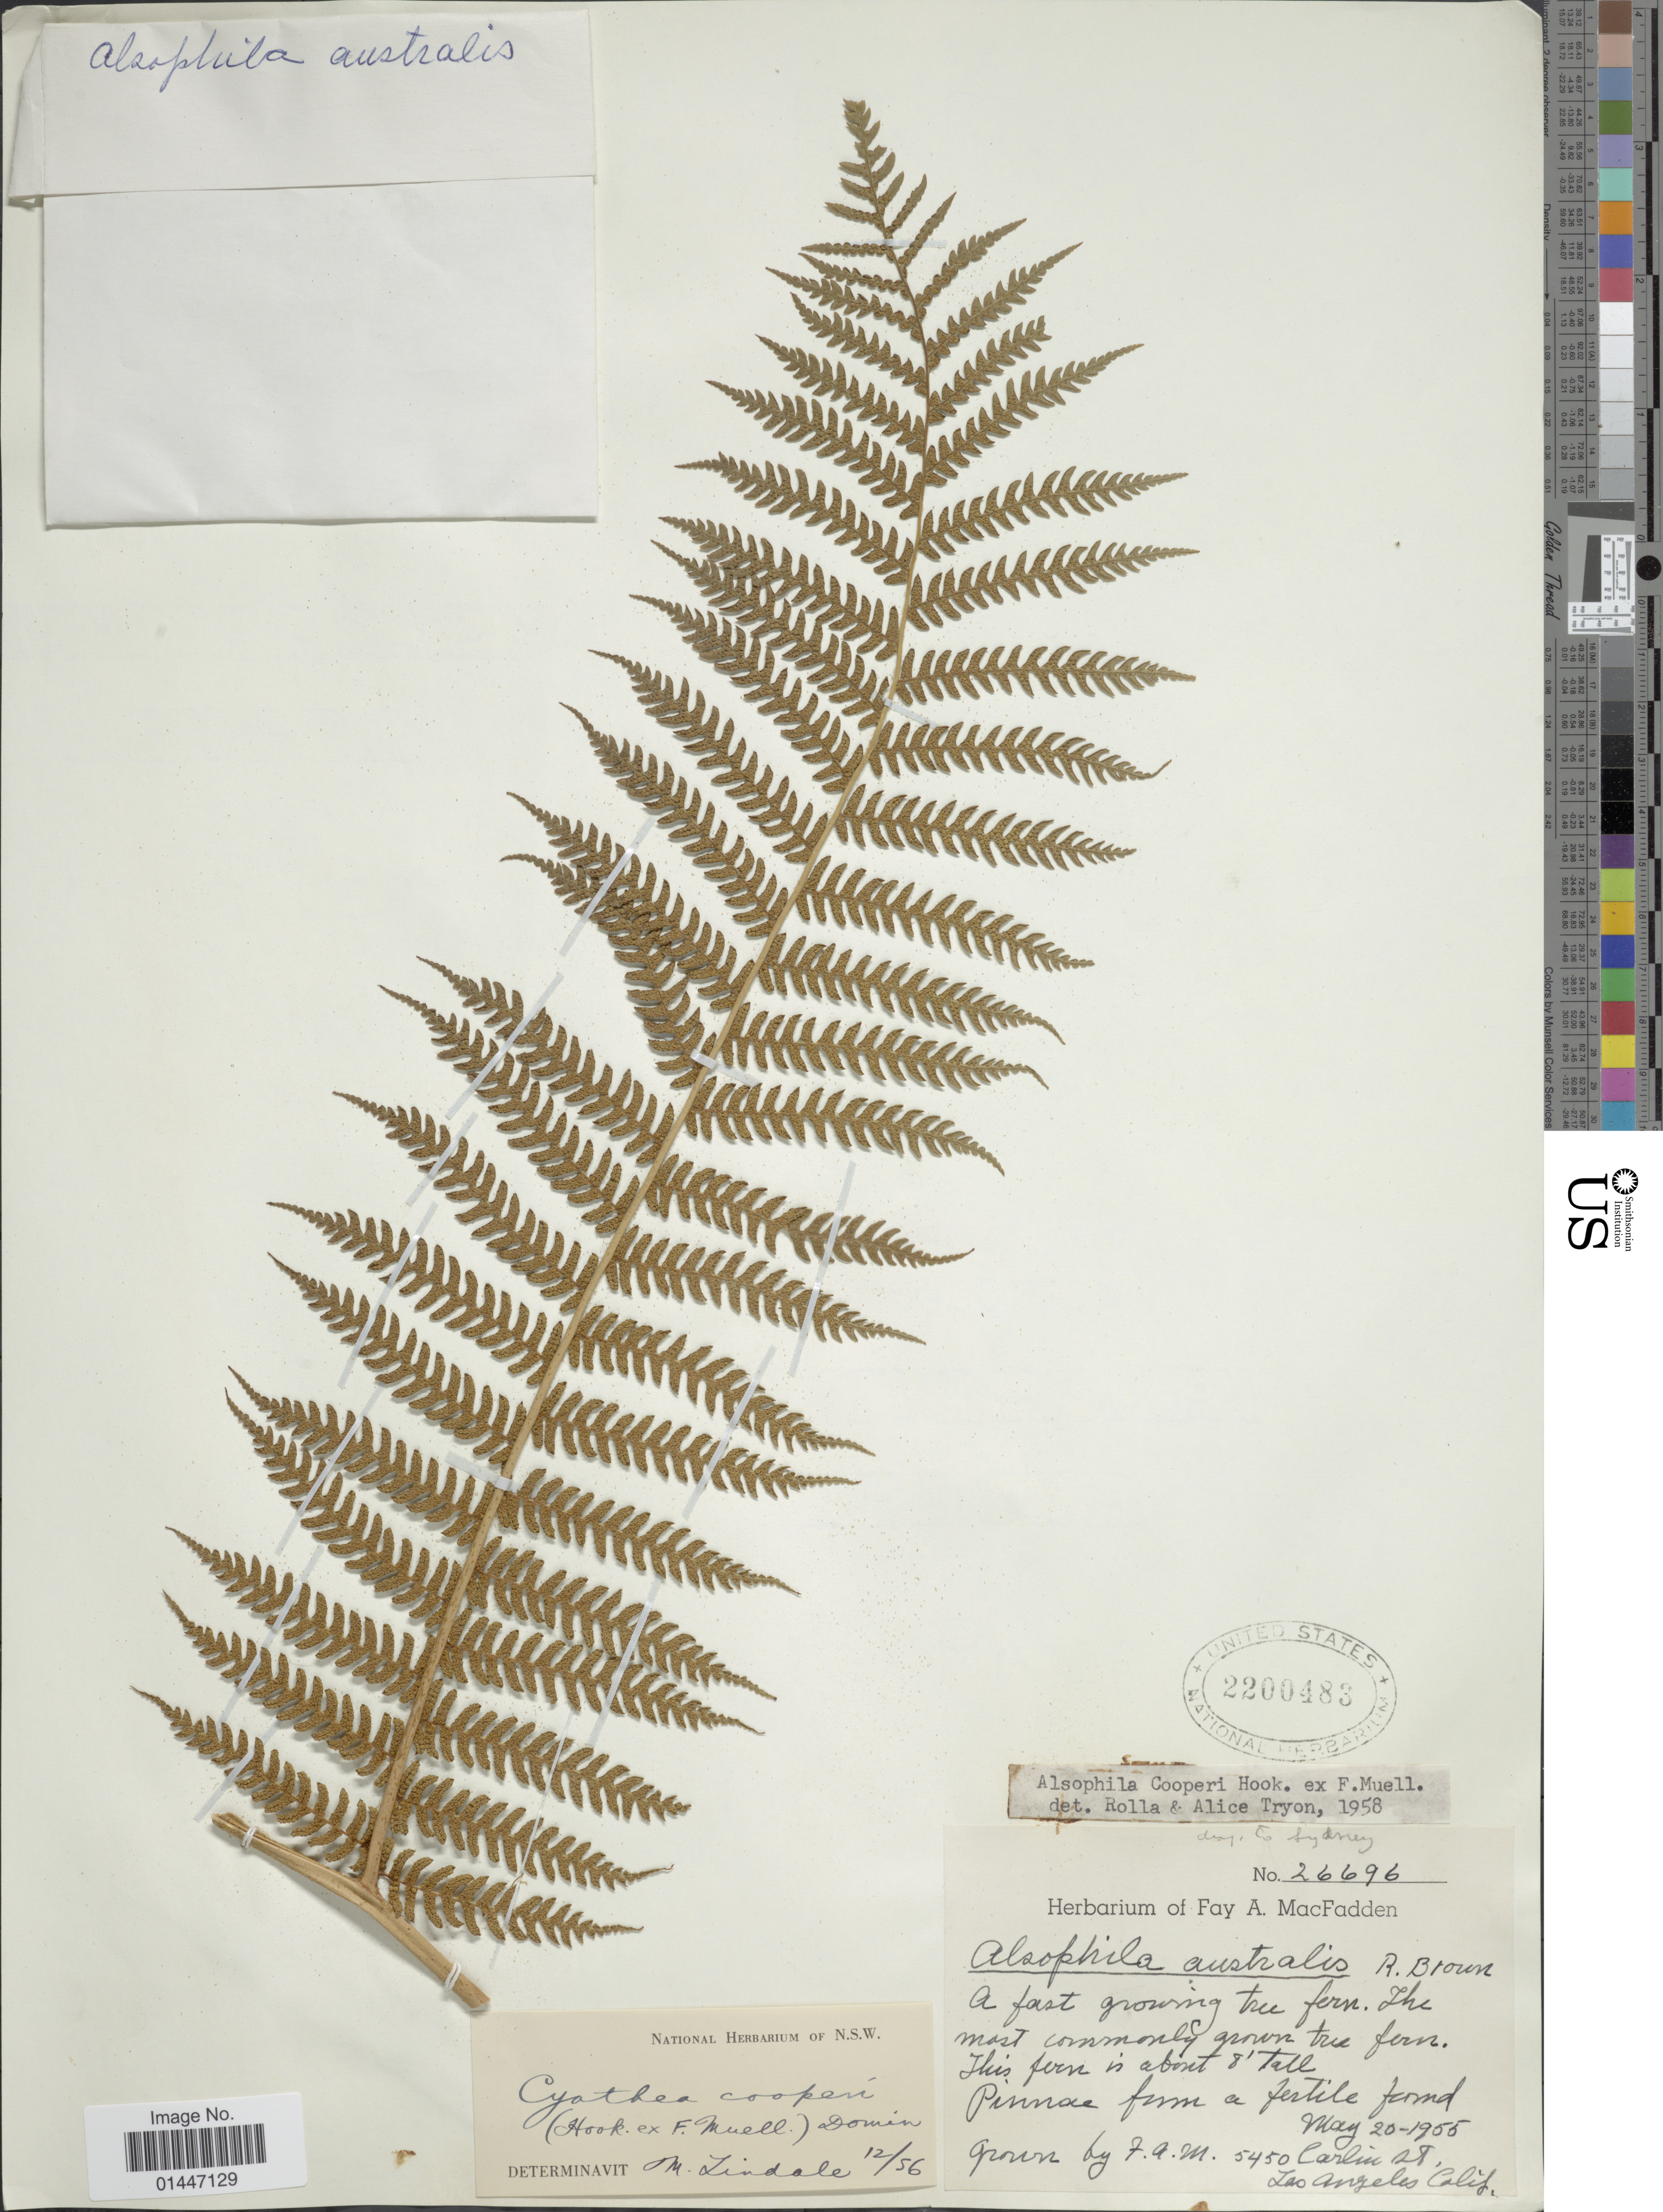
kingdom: Plantae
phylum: Tracheophyta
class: Polypodiopsida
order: Cyatheales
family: Cyatheaceae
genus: Sphaeropteris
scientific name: Sphaeropteris cooperi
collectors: F. MacFadden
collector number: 26696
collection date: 1955-05-20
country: United States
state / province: California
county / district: Los Angeles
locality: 5450 Carlin St., Los Angeles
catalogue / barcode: US 2200488